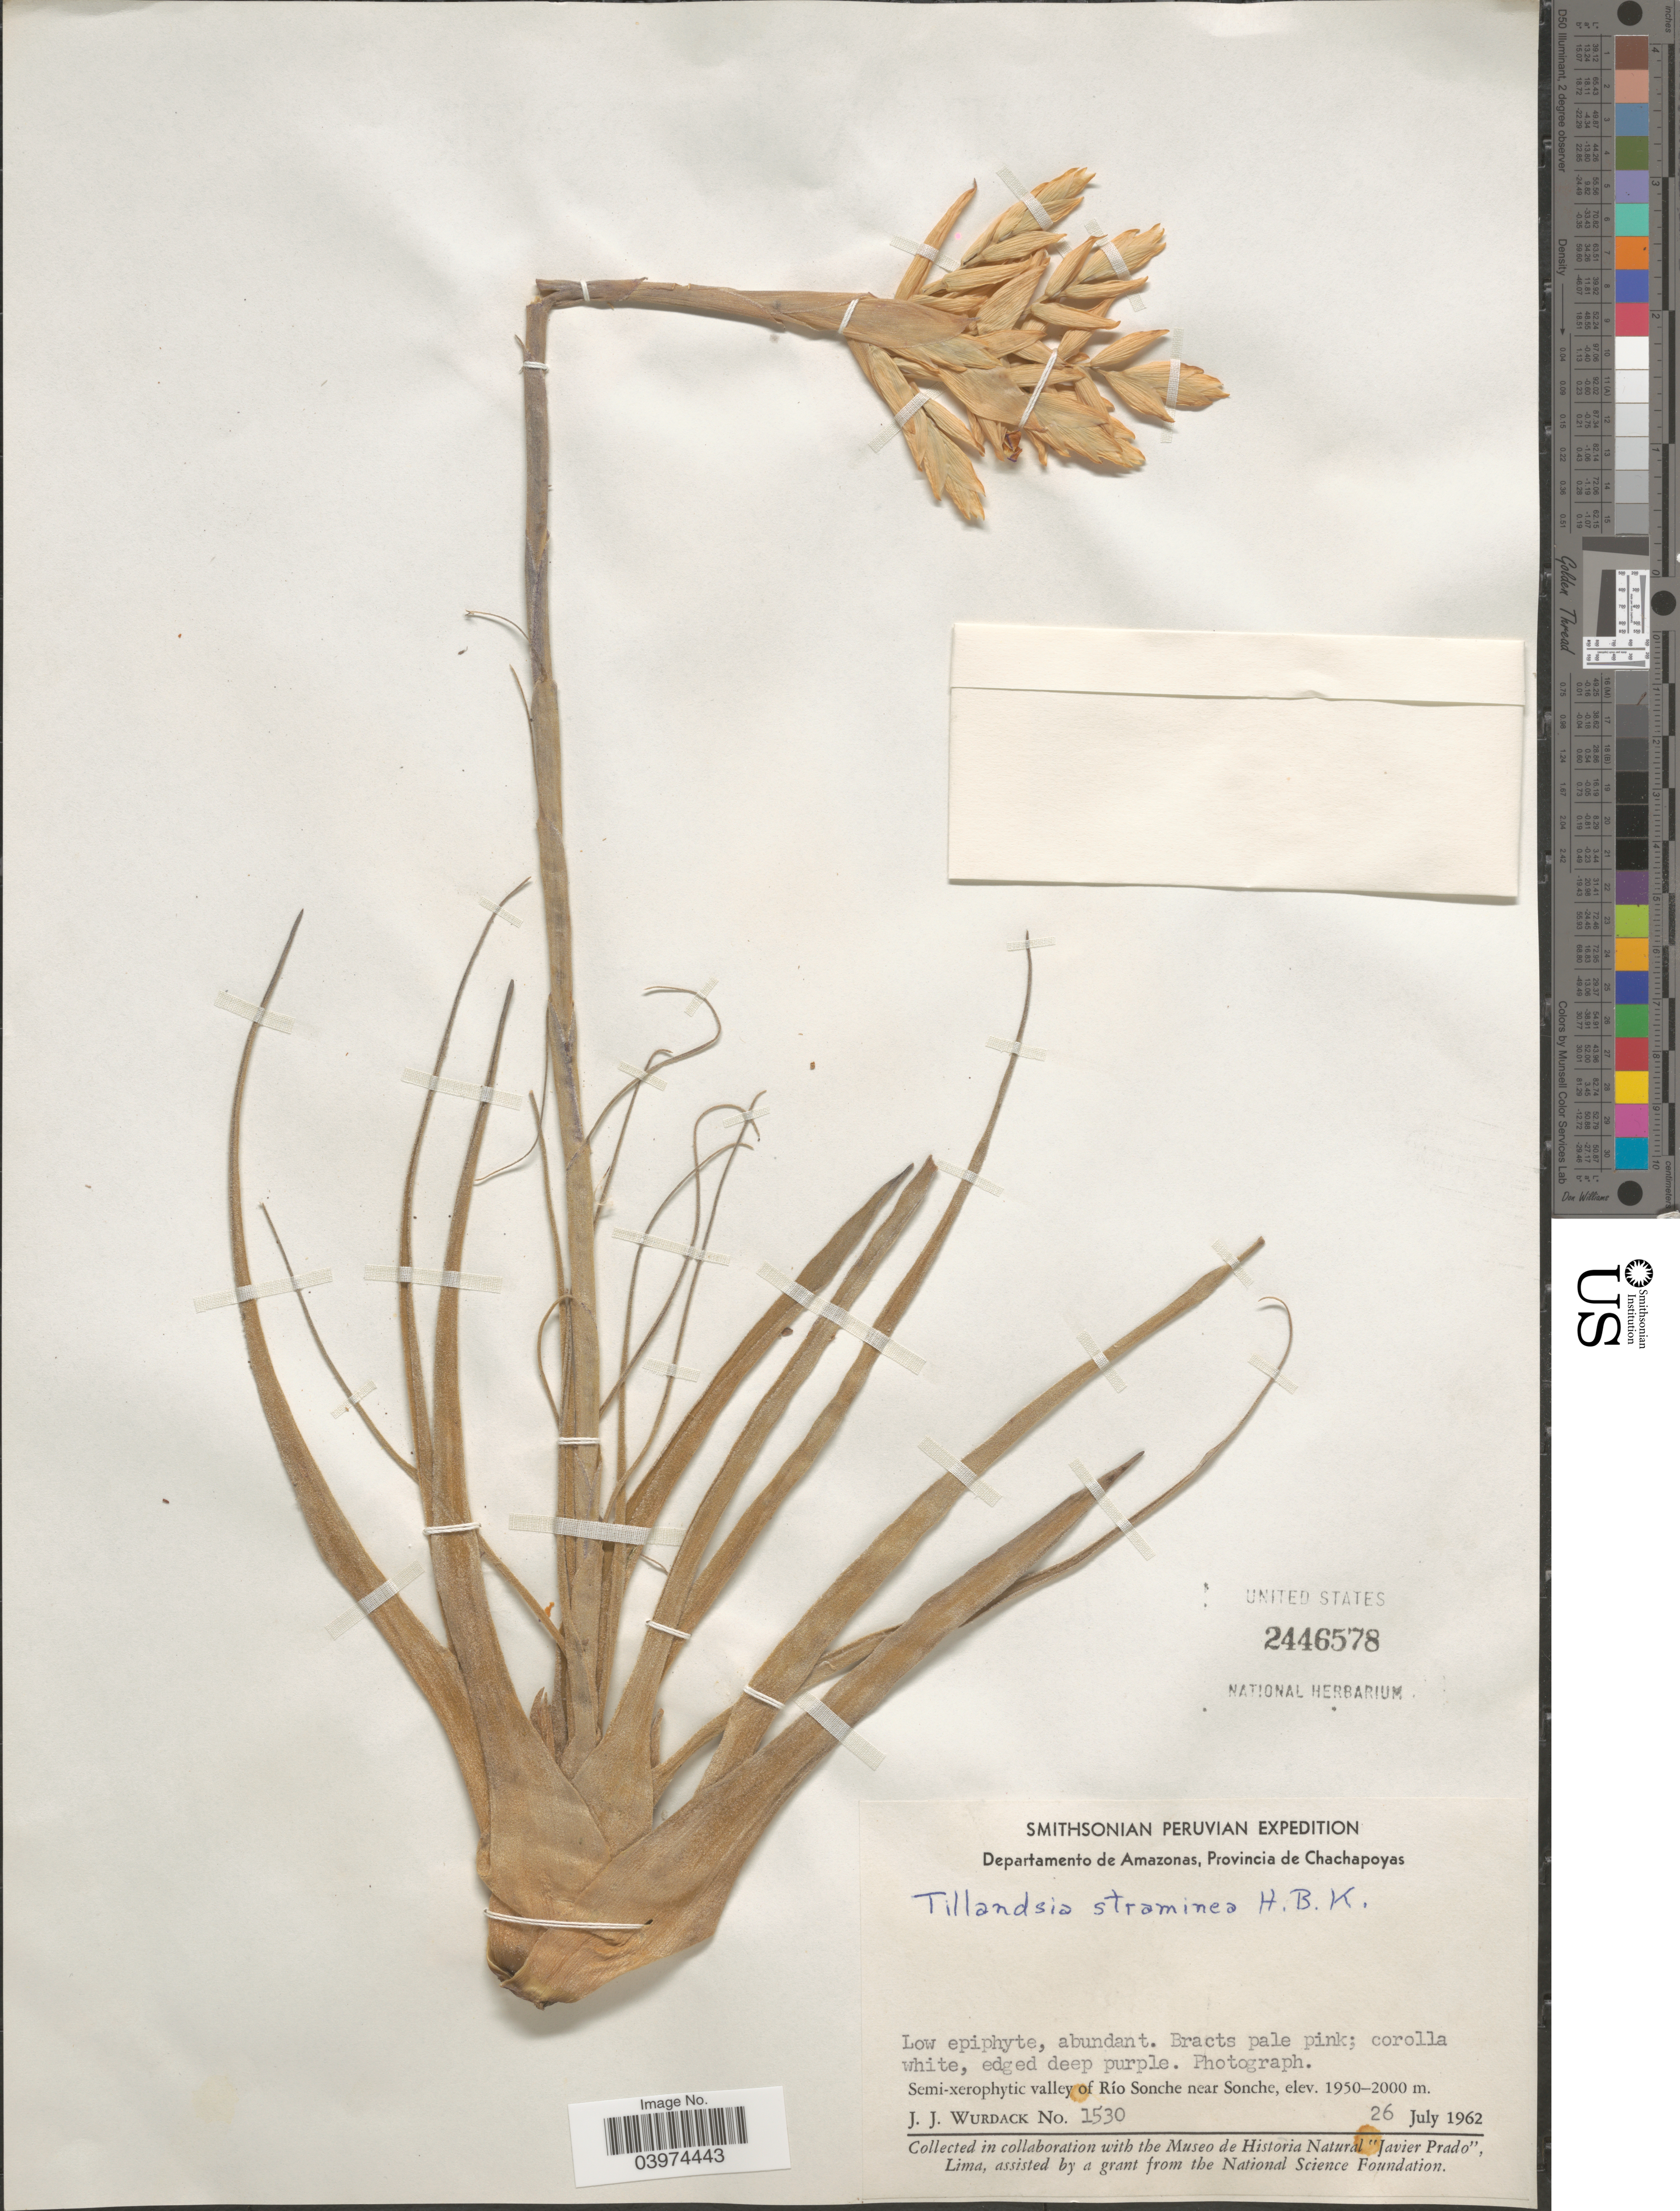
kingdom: Plantae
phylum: Tracheophyta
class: Liliopsida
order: Poales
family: Bromeliaceae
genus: Tillandsia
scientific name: Tillandsia straminea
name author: Kunth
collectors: J. J. Wurdack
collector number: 1530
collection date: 1962-07-26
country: Peru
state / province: Amazonas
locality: Smithsonian Peruvian Expedition. Departamento de Amazonas, Provincia de Chachapoyas. Semi-xerophytic valley of Río Sonche near Sonche.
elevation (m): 1950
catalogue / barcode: US 2446578